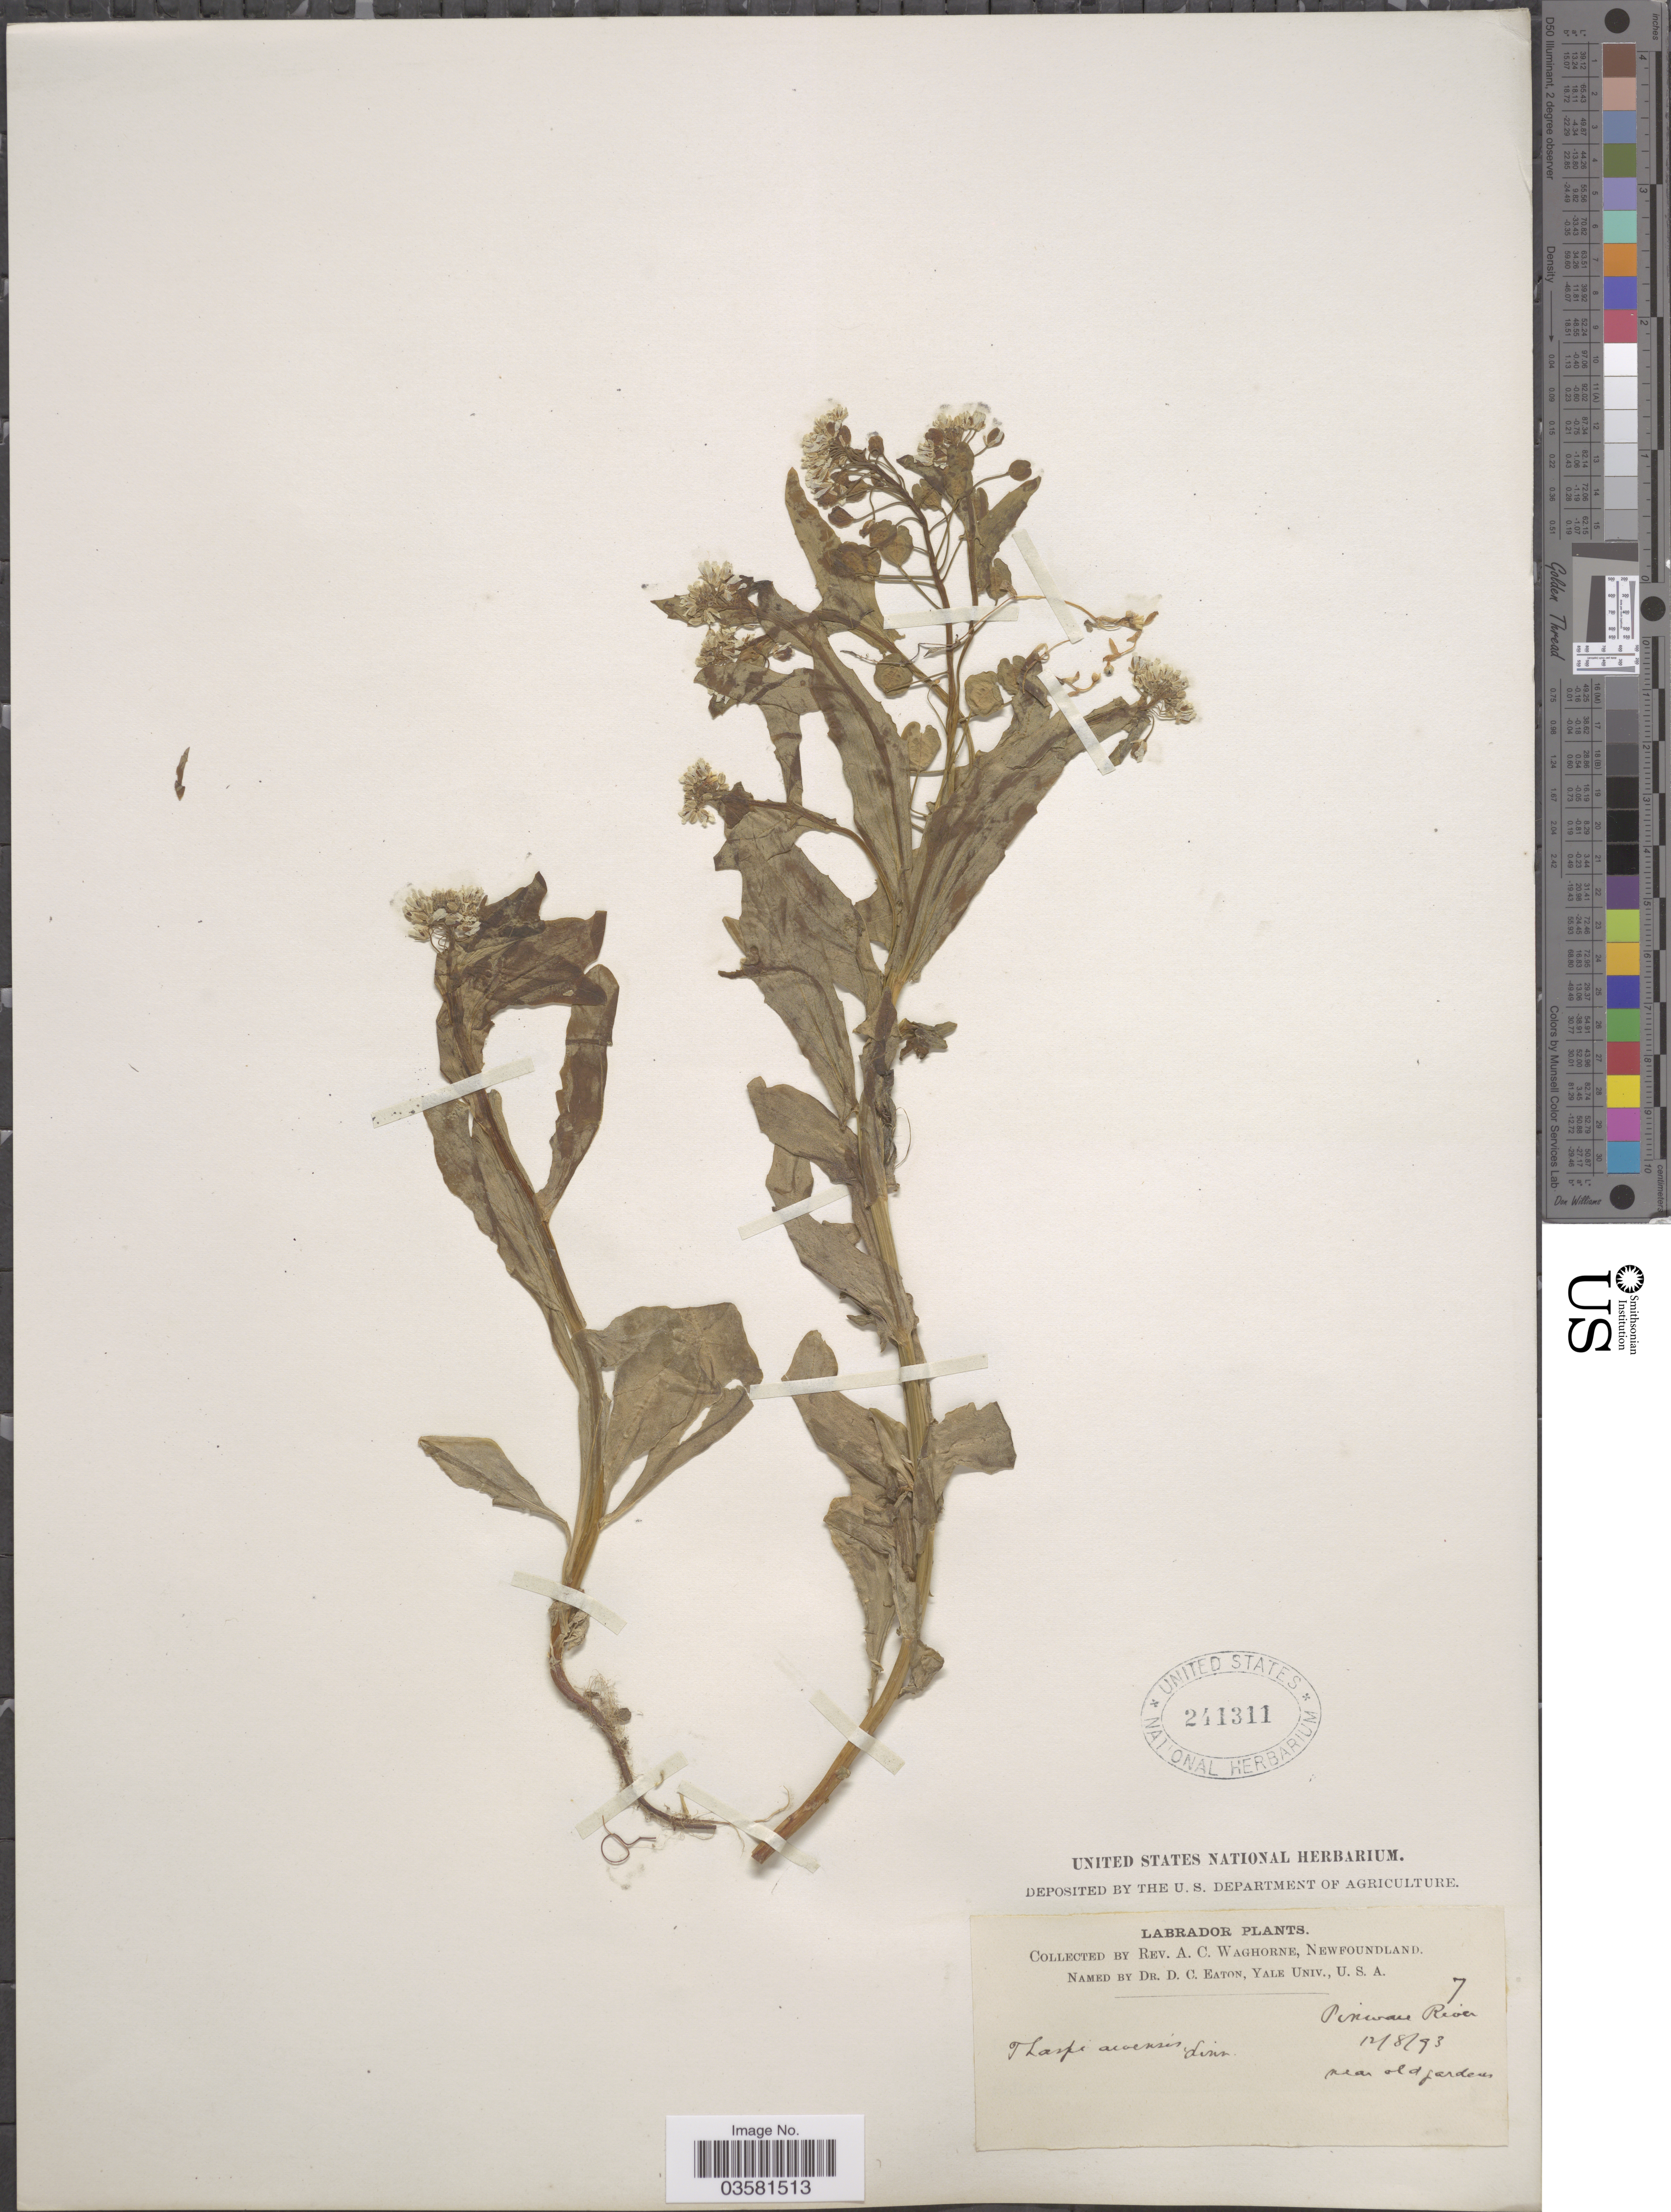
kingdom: Plantae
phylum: Tracheophyta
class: Magnoliopsida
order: Brassicales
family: Brassicaceae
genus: Thlaspi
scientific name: Thlaspi arvense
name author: L.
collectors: A. Waghorne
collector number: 7?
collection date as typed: Transcribed d/m/y: 12/8/93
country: Canada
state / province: Newfoundland and Labrador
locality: Labrador. Pinware River near old gardens.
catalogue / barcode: US 241311